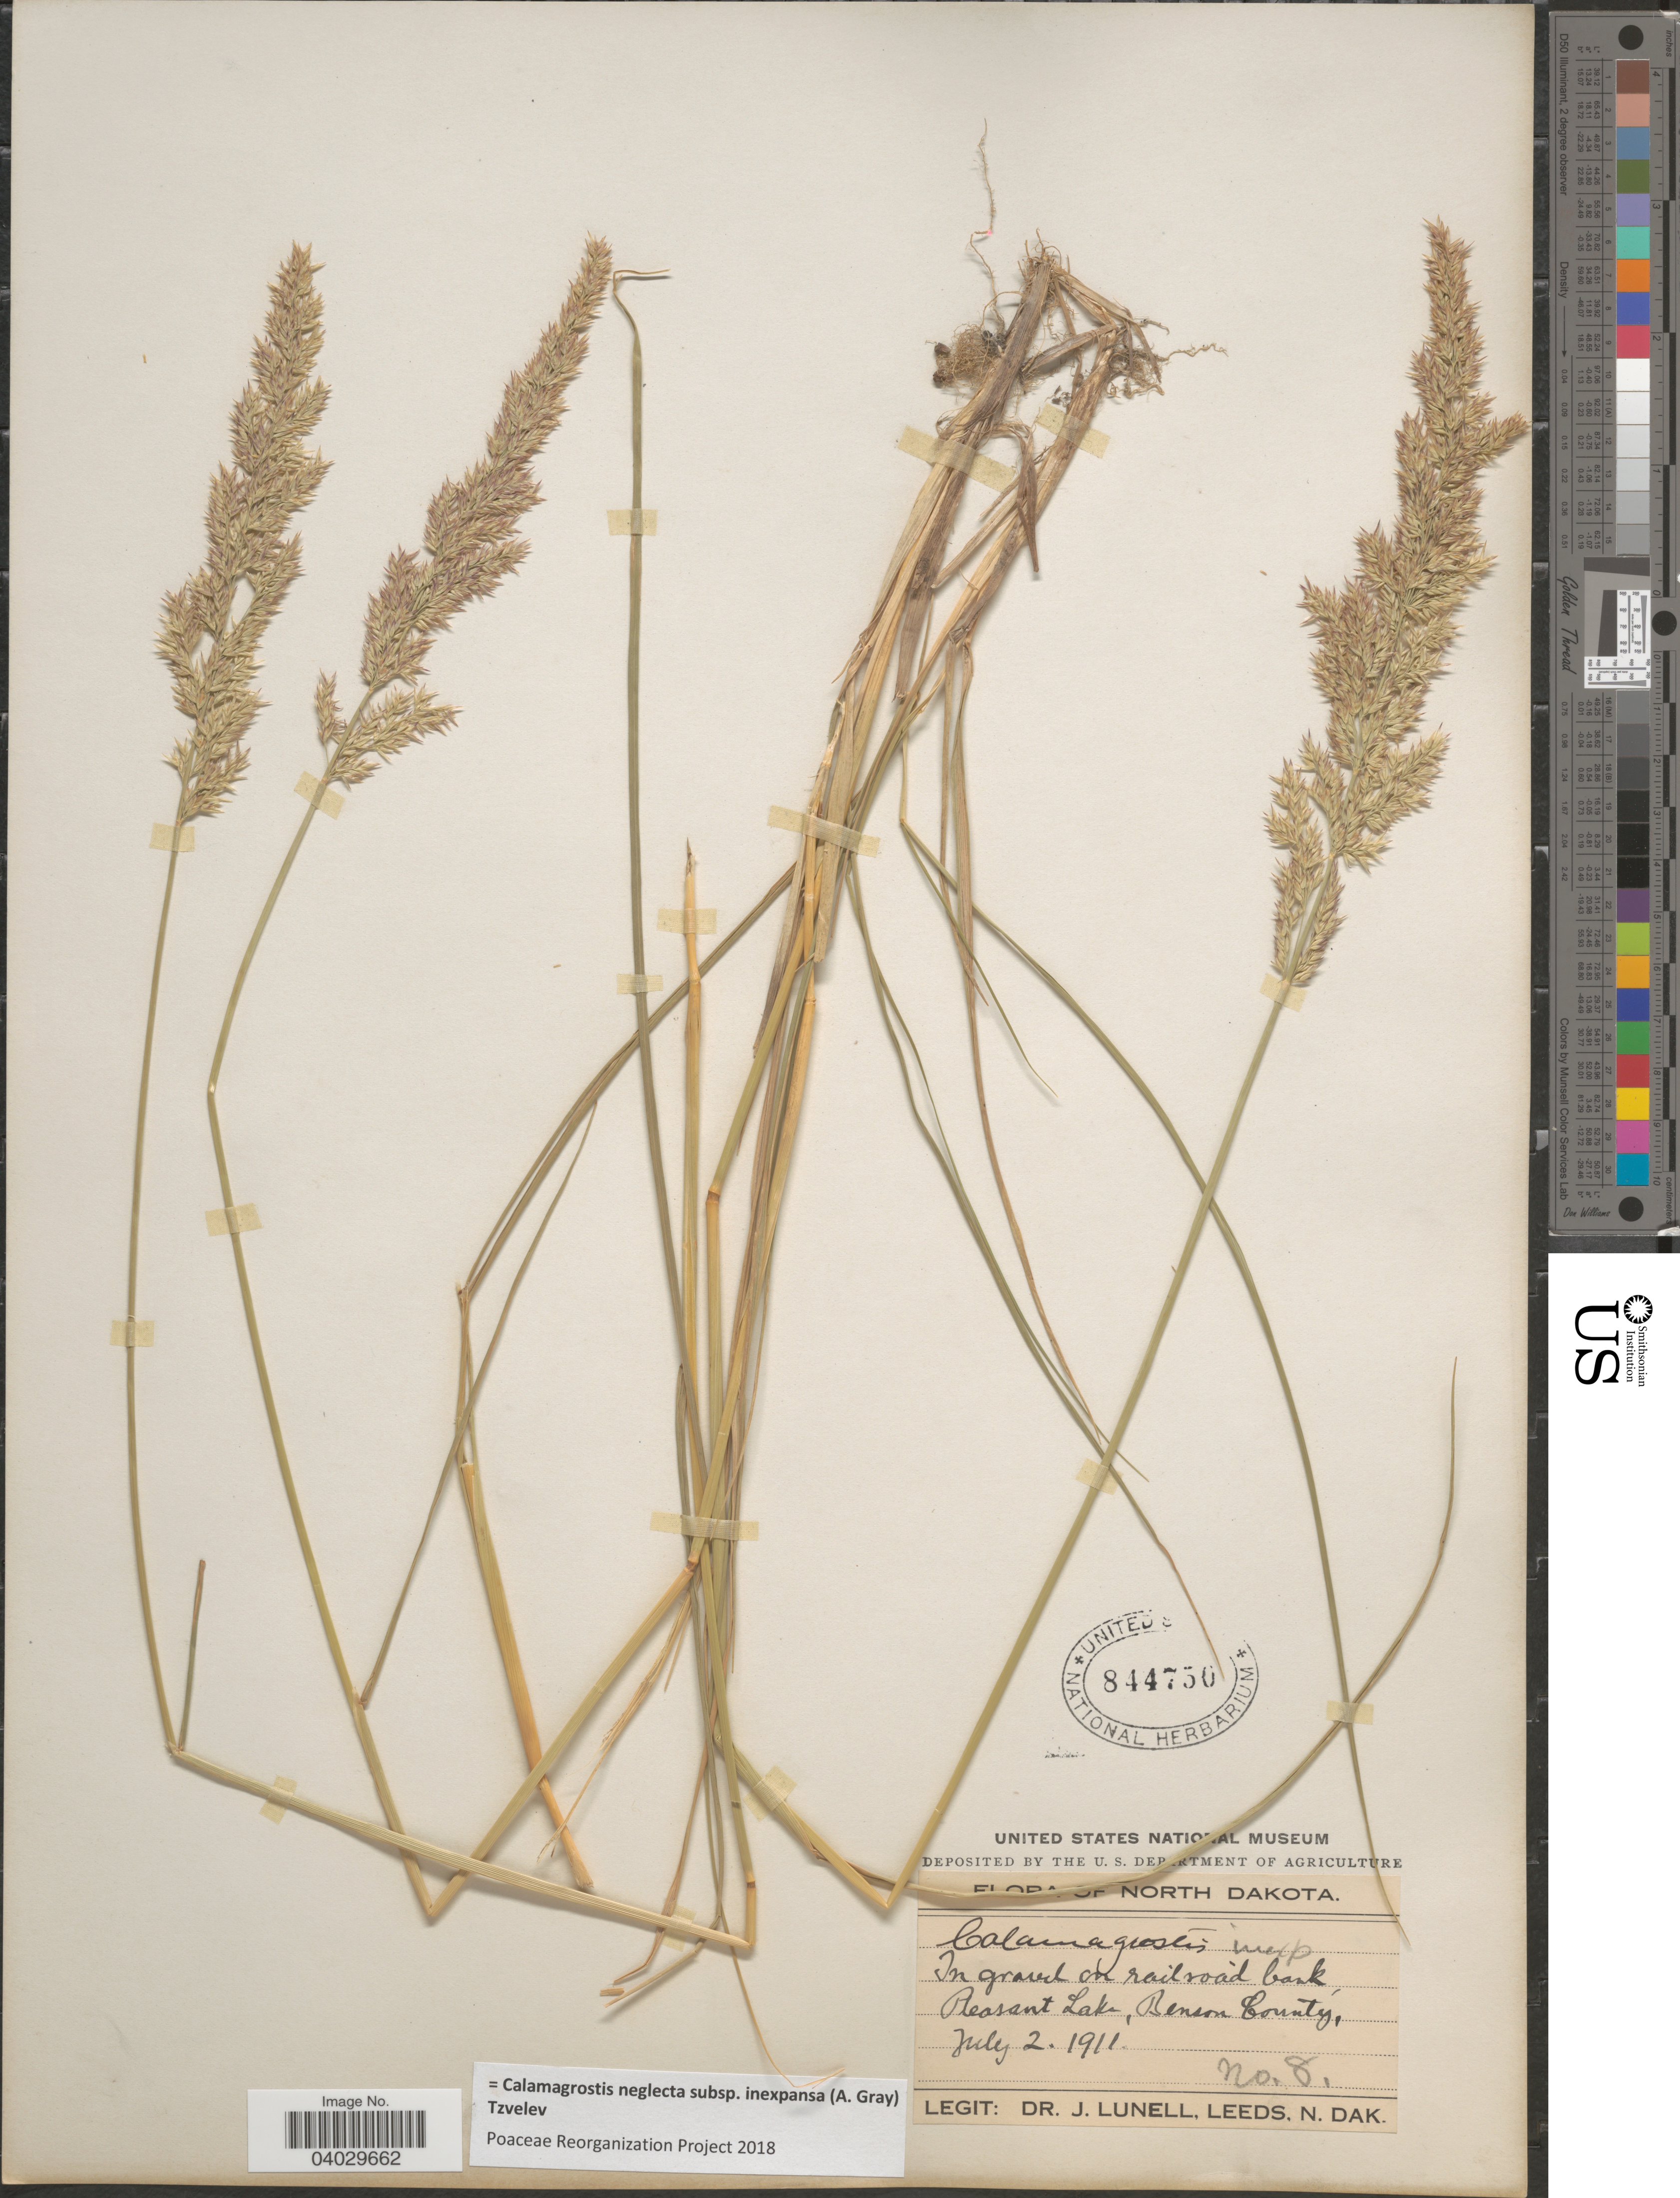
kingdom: Plantae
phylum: Tracheophyta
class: Liliopsida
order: Poales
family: Poaceae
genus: Calamagrostis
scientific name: Calamagrostis neglecta subsp. inexpansa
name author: (A. Gray) Tzvelev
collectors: J. Lunell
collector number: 8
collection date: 1911-07-02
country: United States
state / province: North Dakota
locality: In ground on railroad bank, Pleasant Lake, Benson County.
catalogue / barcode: US 844750